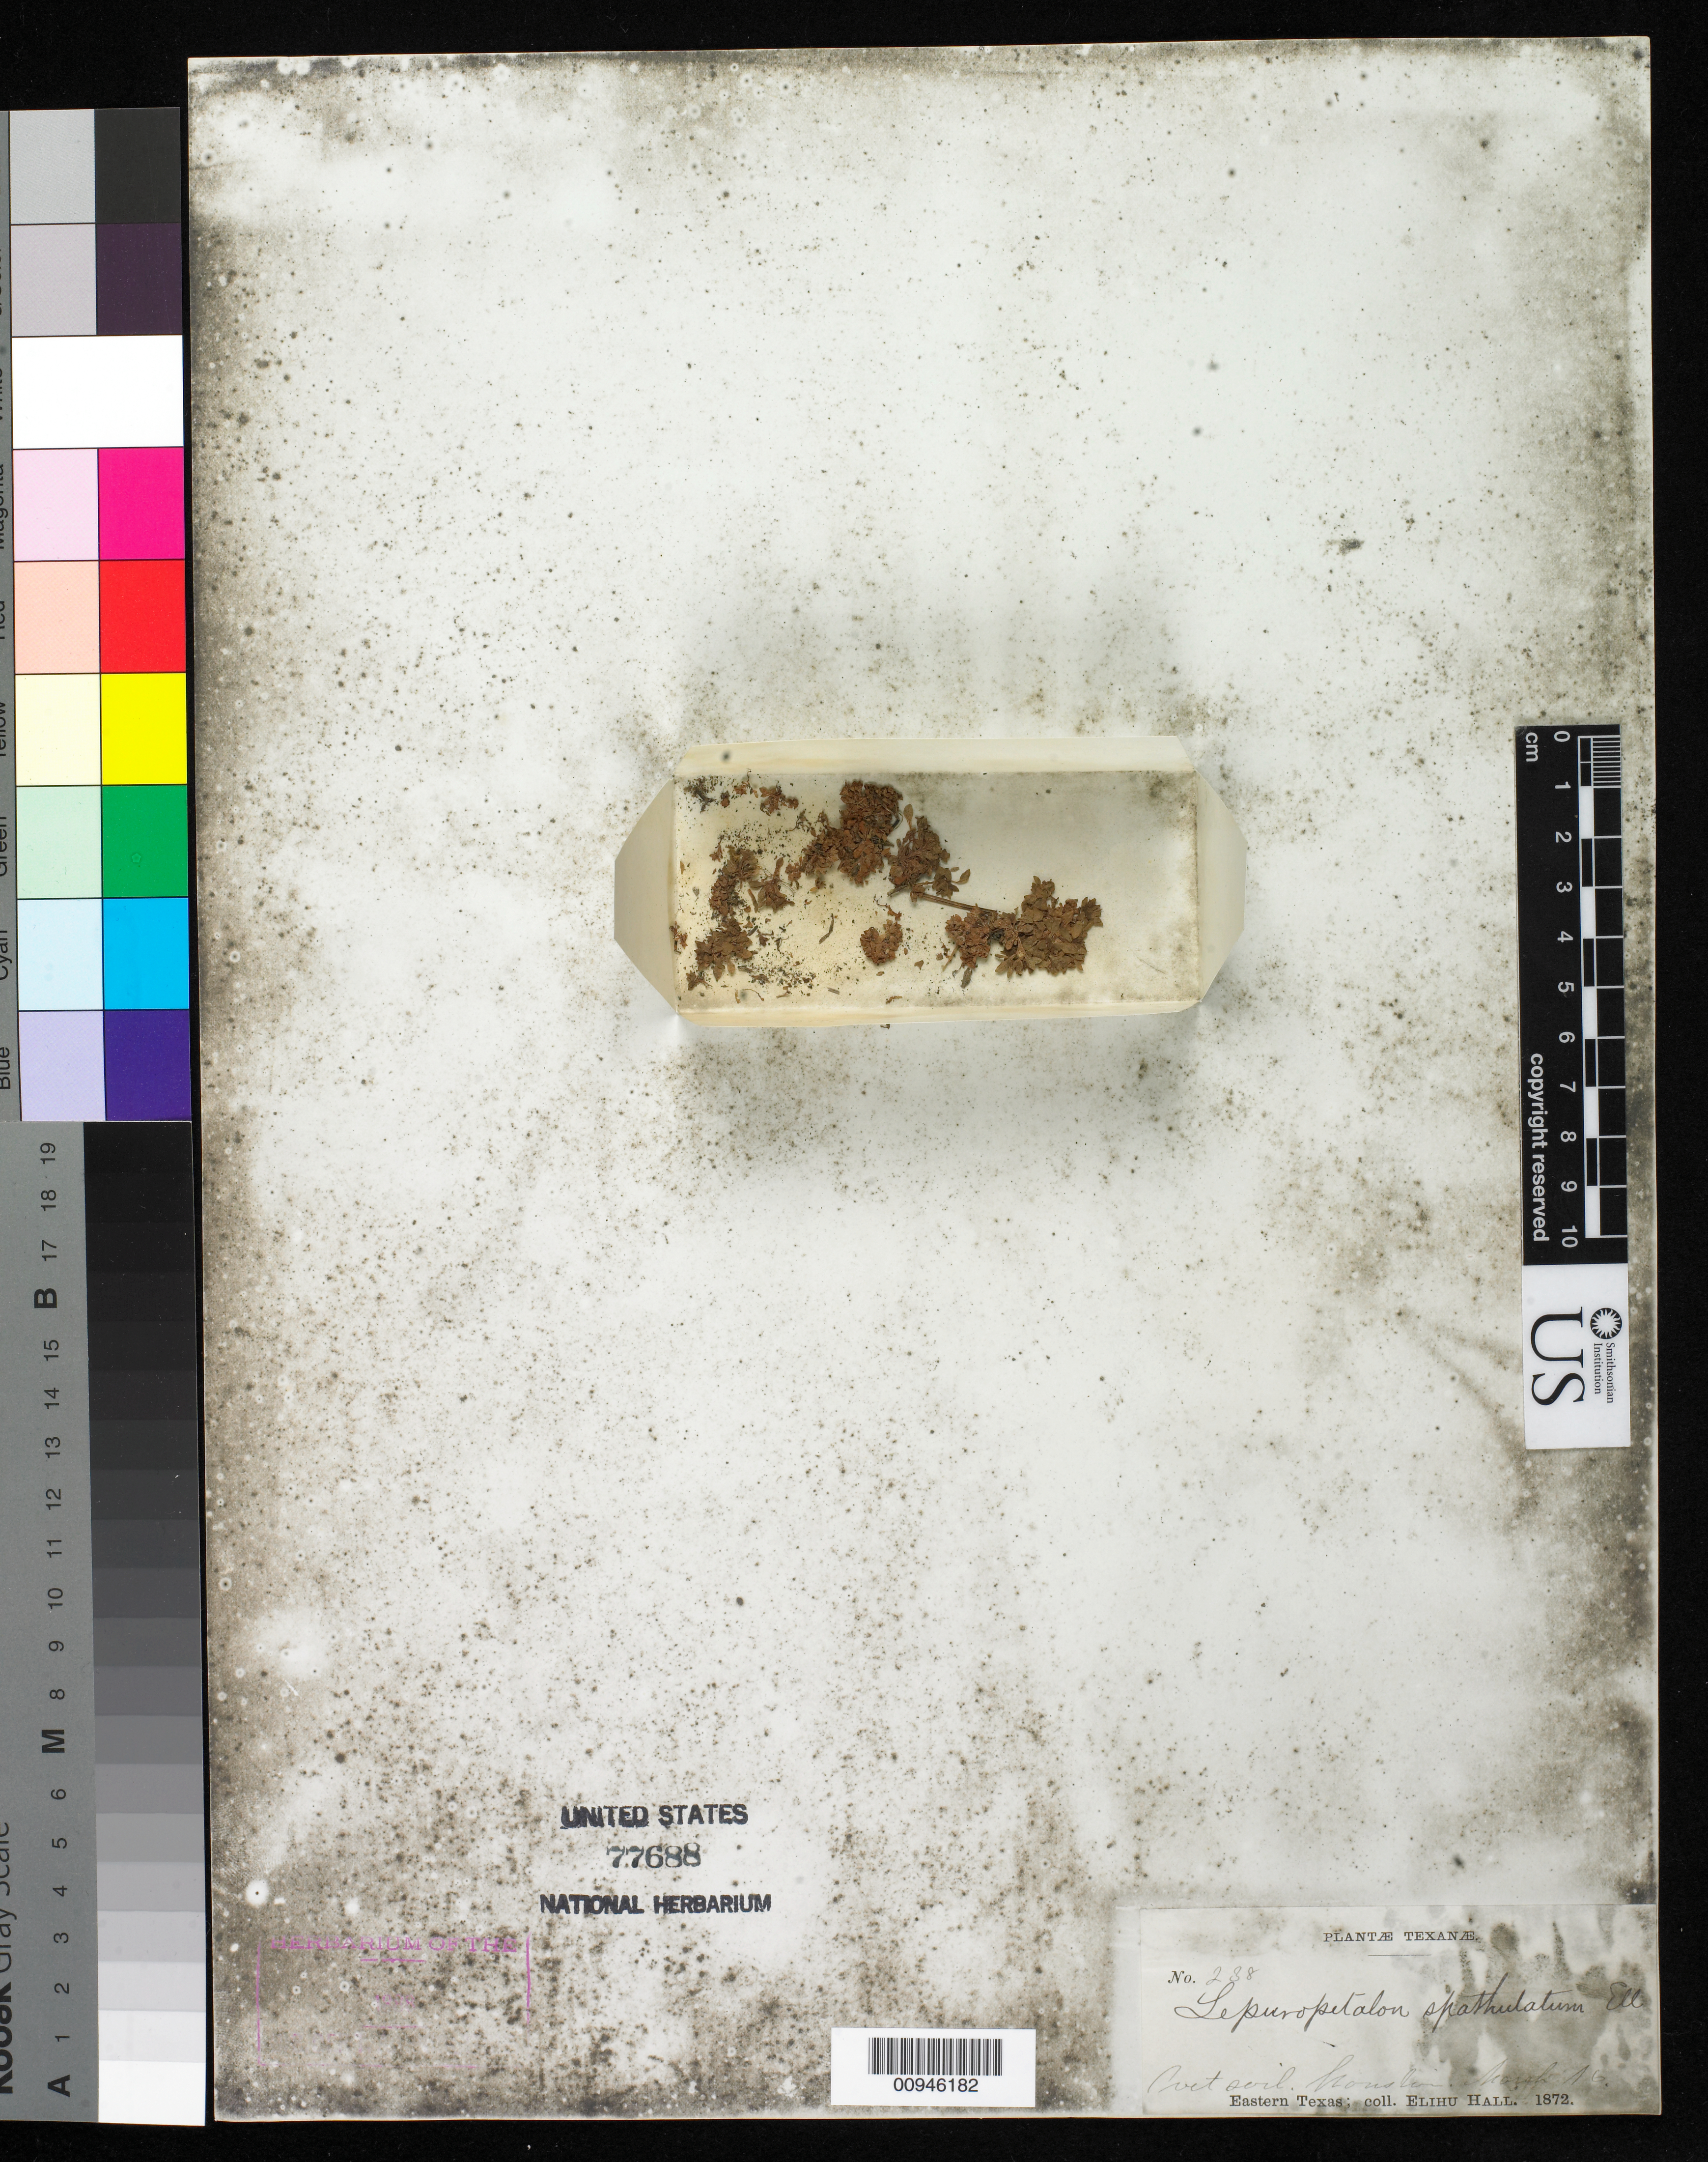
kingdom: Plantae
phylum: Tracheophyta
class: Magnoliopsida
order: Celastrales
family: Parnassiaceae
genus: Lepuropetalon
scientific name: Lepuropetalon spathulatum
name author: Elliott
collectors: E. Hall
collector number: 238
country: United States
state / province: Texas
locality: Houston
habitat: marsh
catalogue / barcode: US 77688